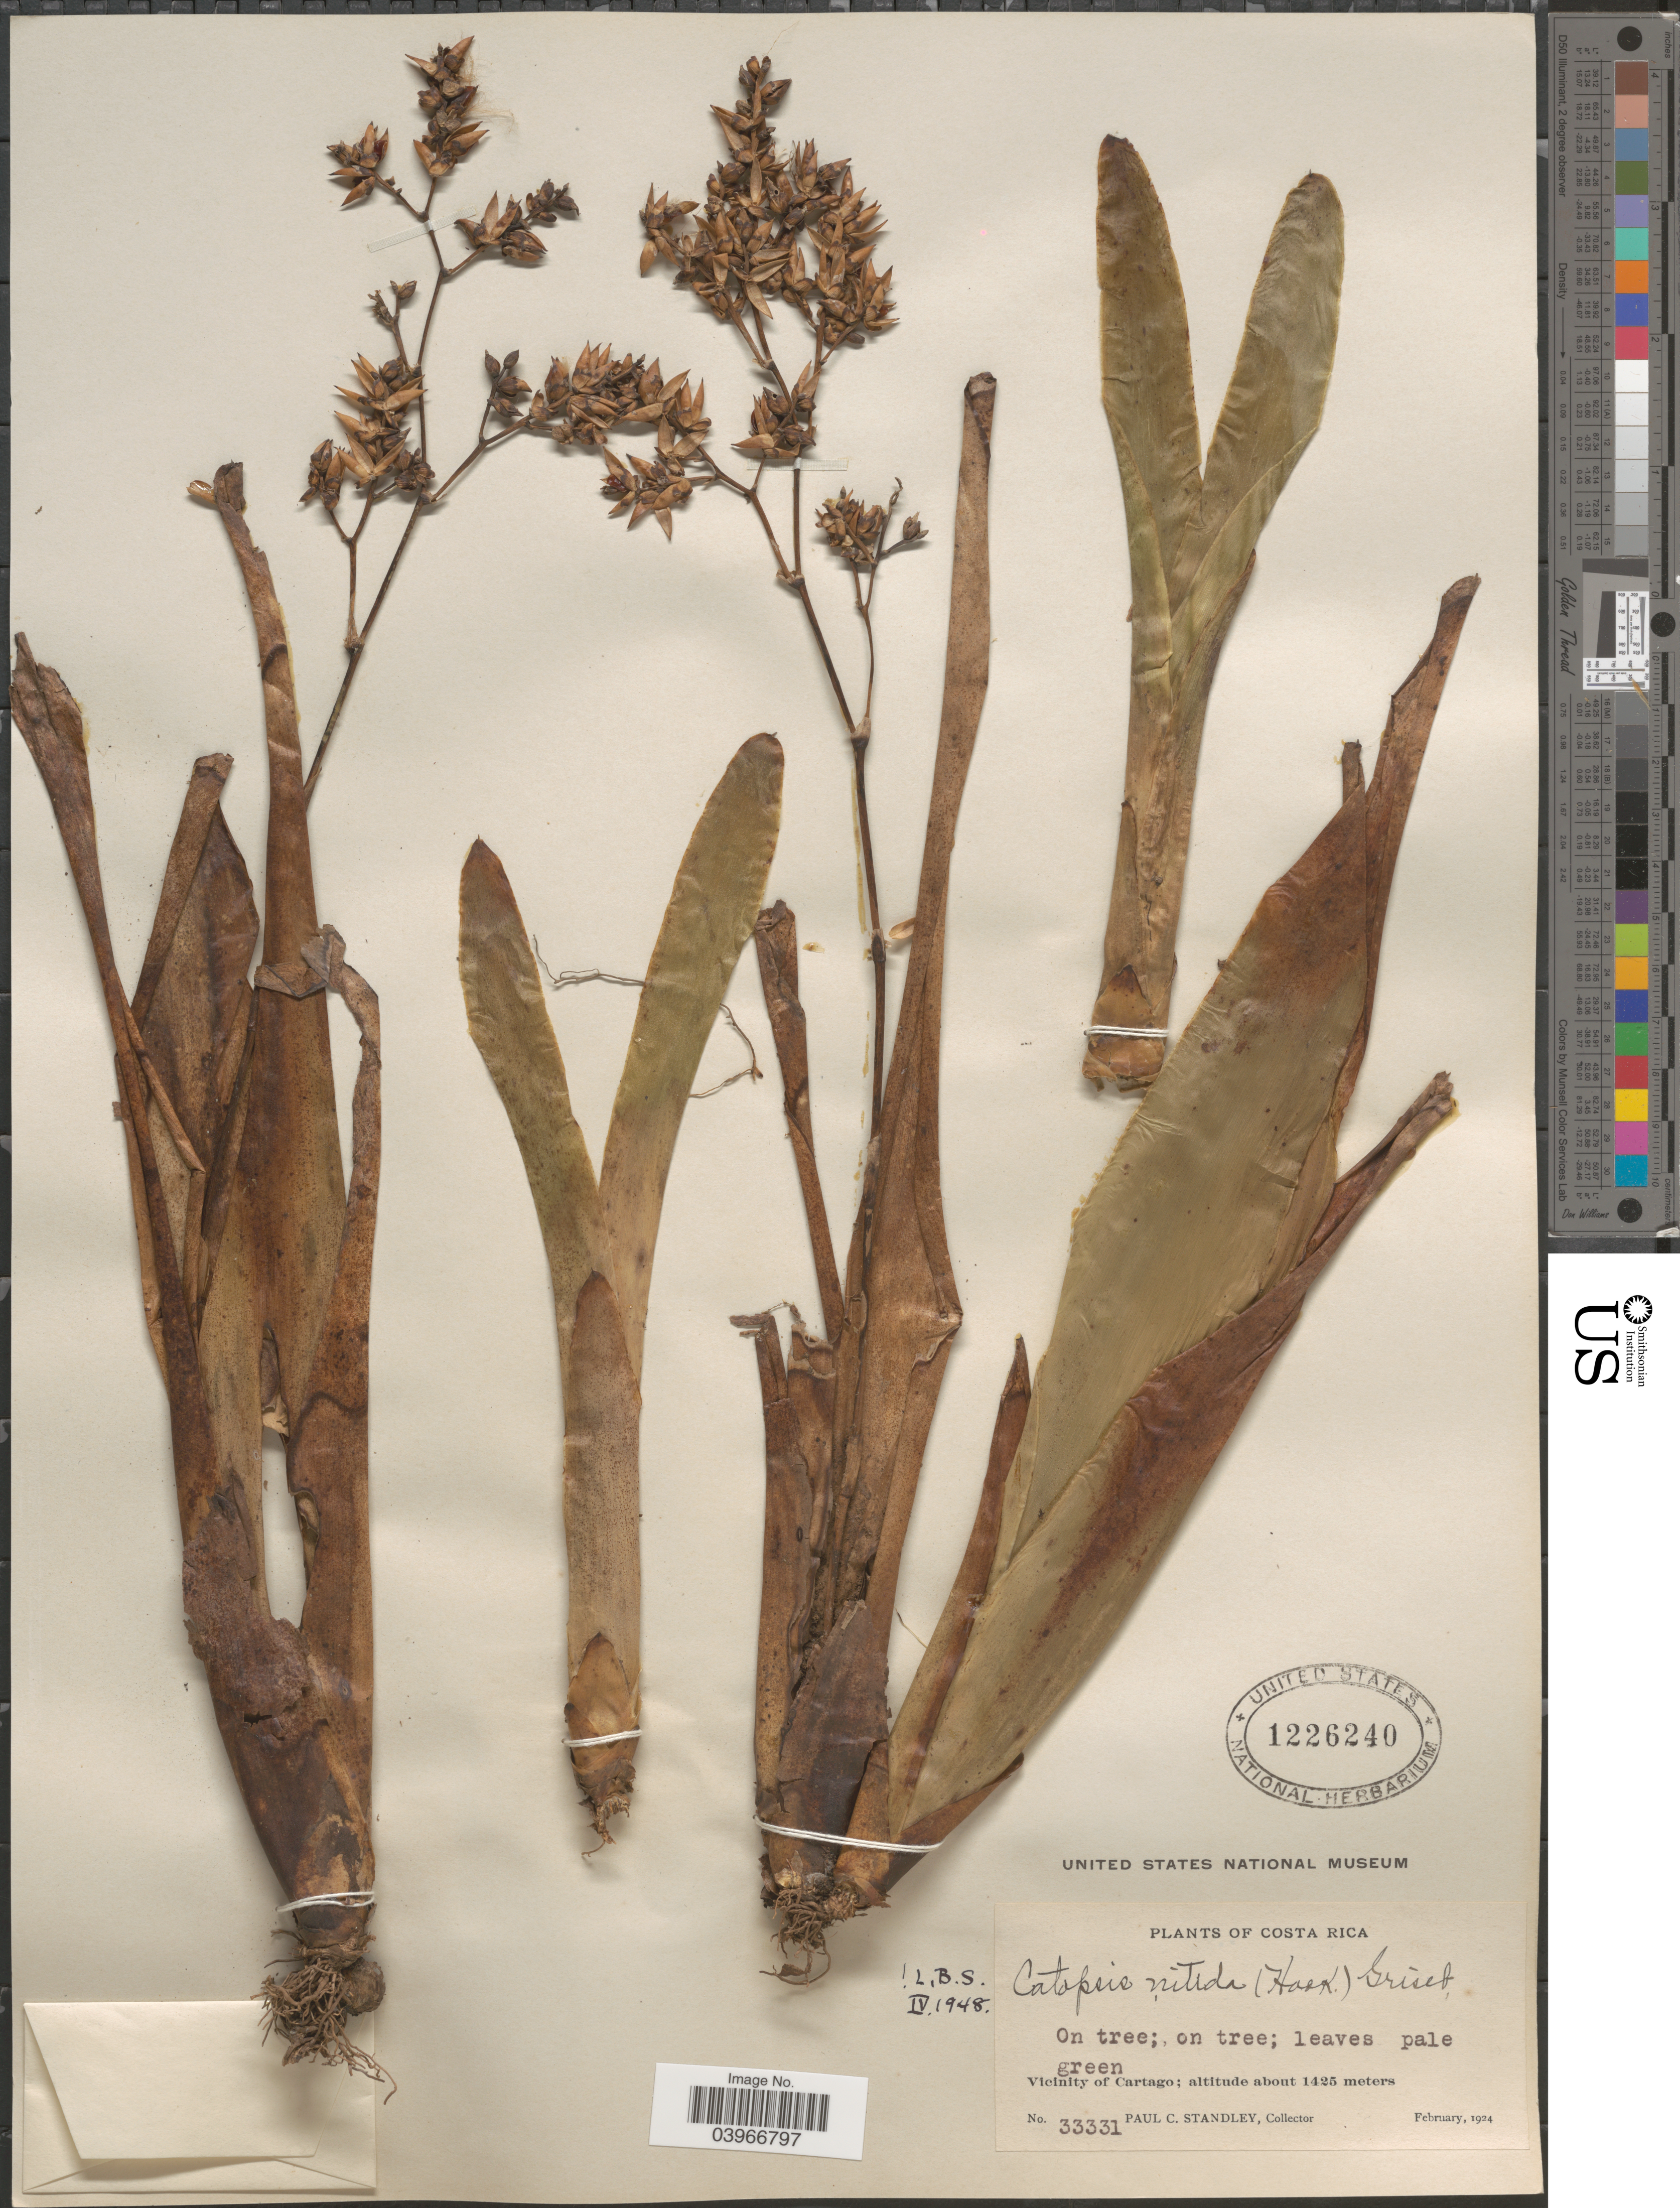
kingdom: Plantae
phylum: Tracheophyta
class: Liliopsida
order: Poales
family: Bromeliaceae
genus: Catopsis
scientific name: Catopsis nitida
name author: (Hook.) Griseb.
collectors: P. C. Standley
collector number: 33331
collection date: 1924-02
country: Costa Rica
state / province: Cartago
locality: Vicinity of Cartago.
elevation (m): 1425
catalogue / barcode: US 1226240